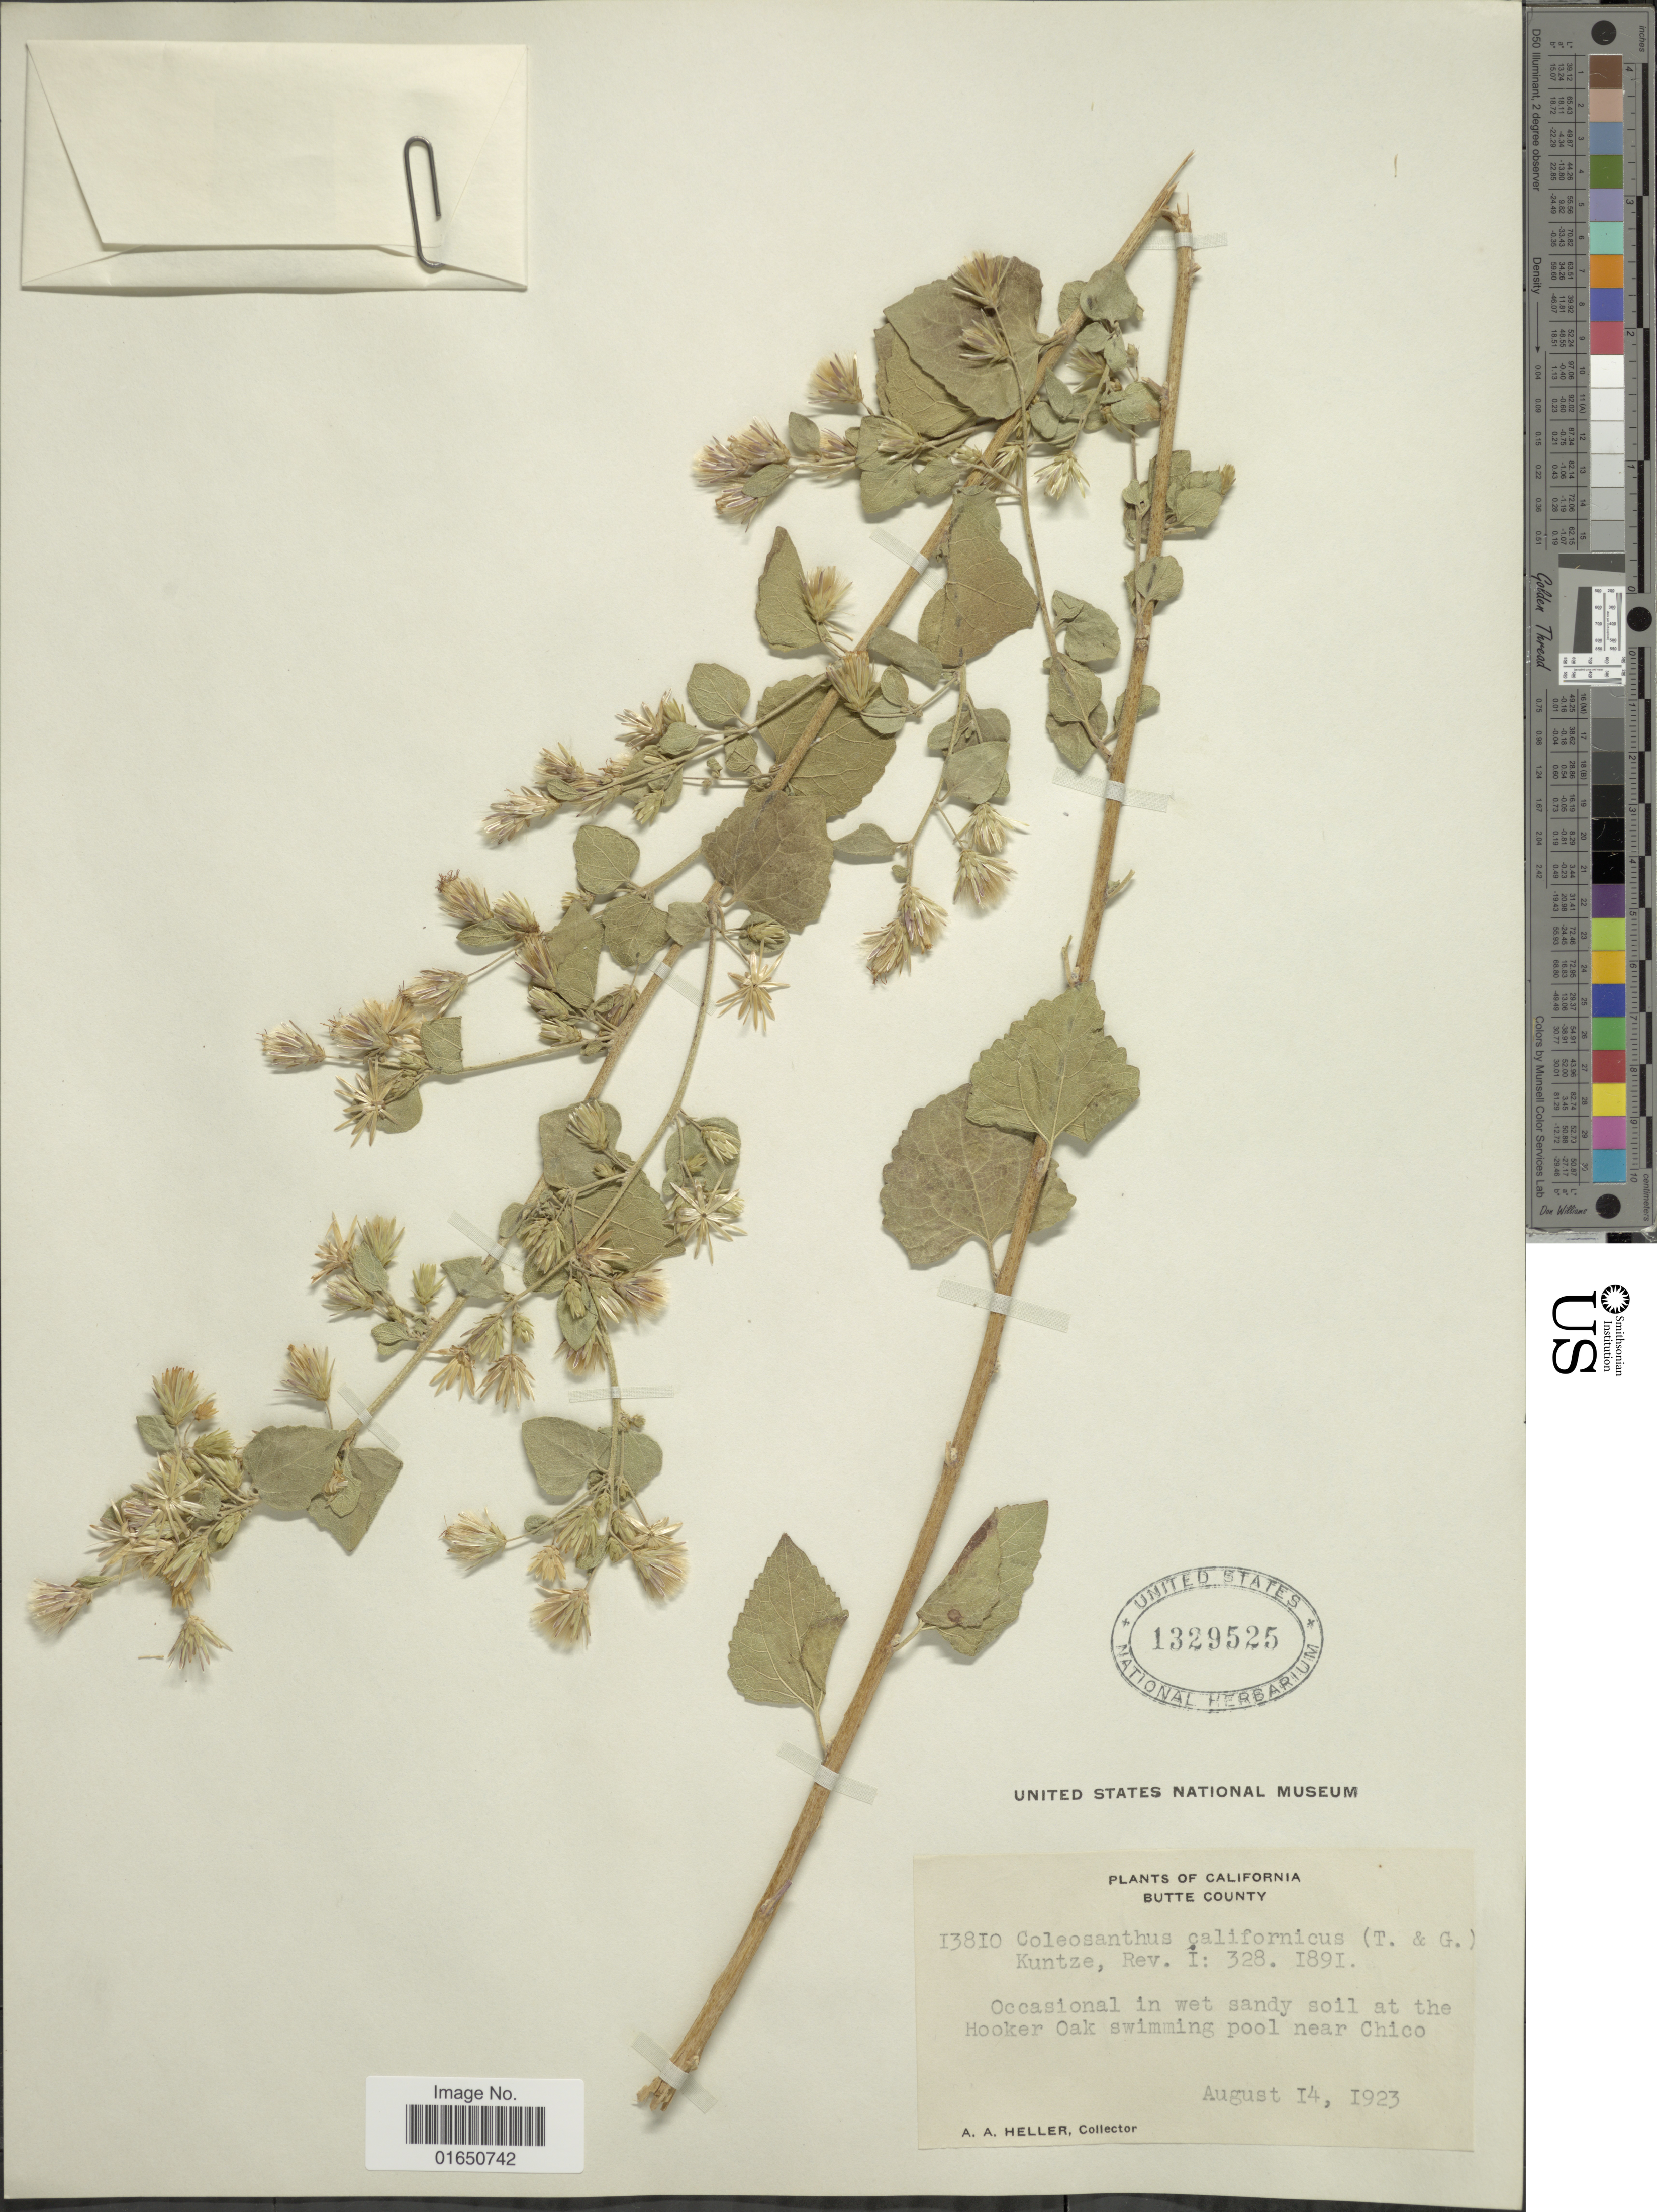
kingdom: Plantae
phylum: Tracheophyta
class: Magnoliopsida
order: Asterales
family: Asteraceae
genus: Brickellia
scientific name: Brickellia californica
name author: (Torr. & A. Gray) A. Gray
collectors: A. A. Heller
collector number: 13810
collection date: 1923-08-14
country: United States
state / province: California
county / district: Butte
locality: Butte County. Occasional in wet sandy soil at the Hooker Oak swimming pool near Chico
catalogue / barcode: US 1329525